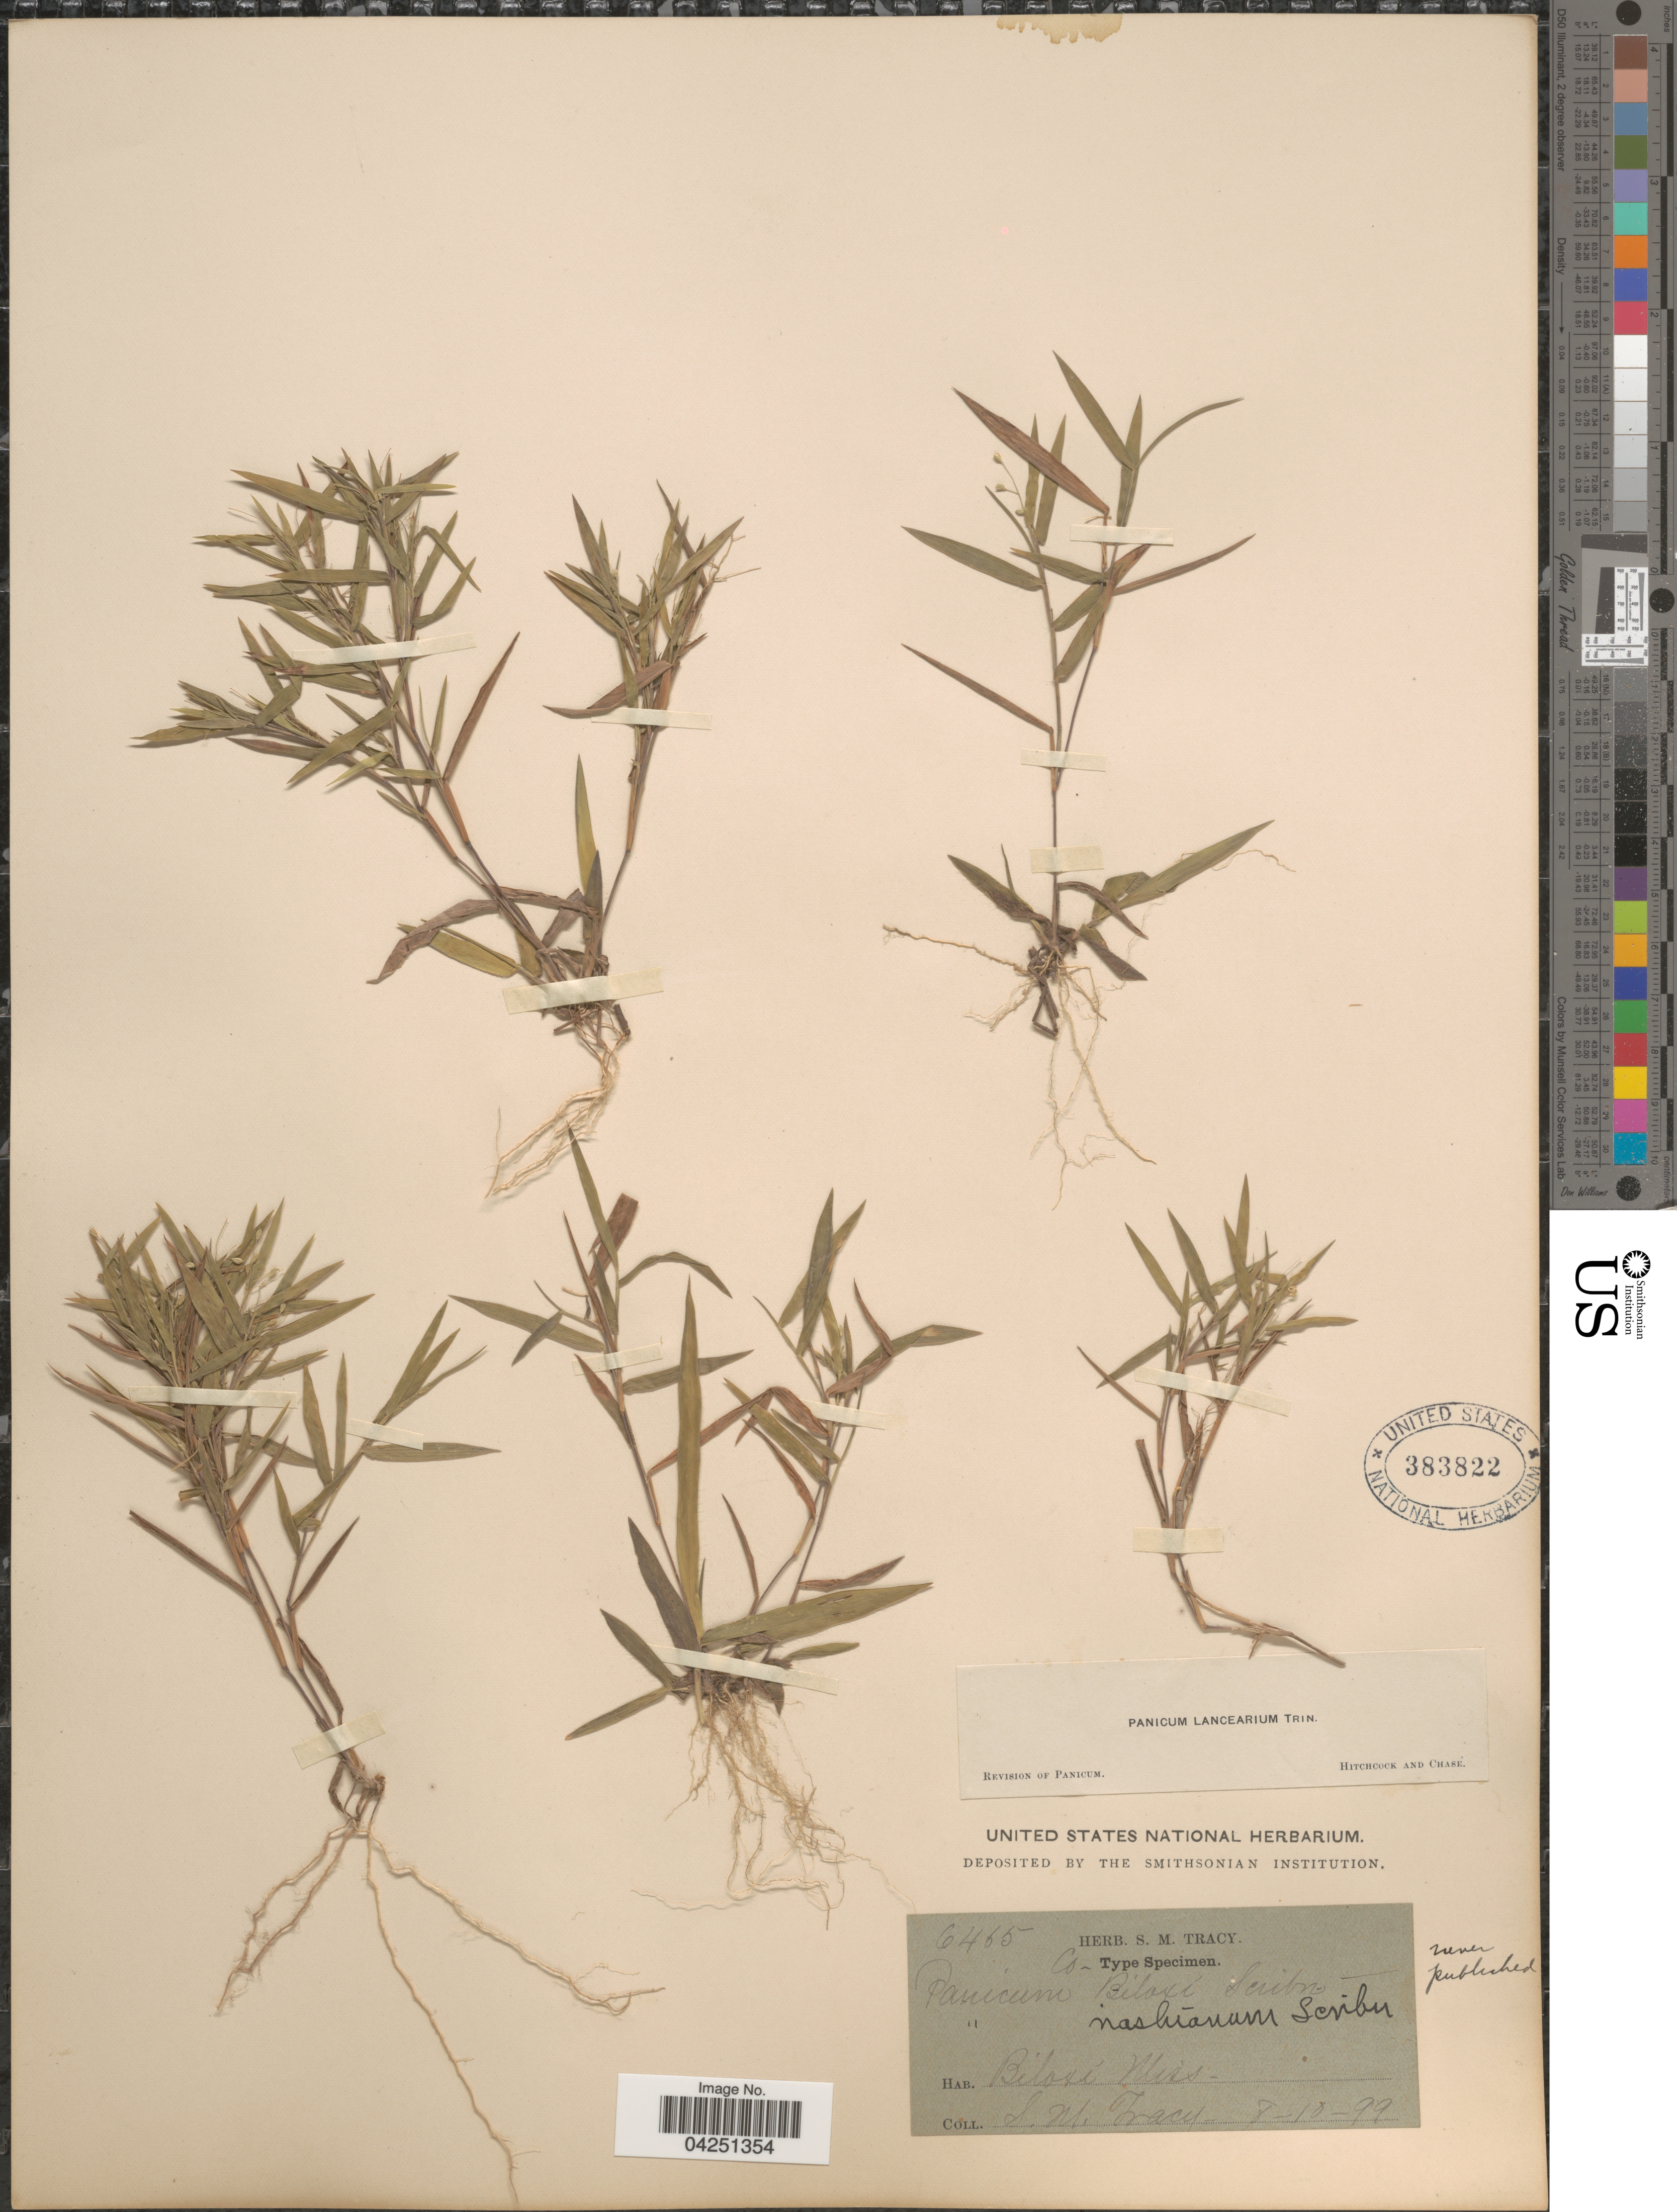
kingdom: Plantae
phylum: Tracheophyta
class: Liliopsida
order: Poales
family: Poaceae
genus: Dichanthelium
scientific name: Dichanthelium acuminatum var. acuminatum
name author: (Sw.) Gould & C.A. Clark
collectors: S. M. Tracy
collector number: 6455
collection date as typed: Transcribed d/m/y: 10/8/99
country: United States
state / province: Mississippi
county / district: Harrison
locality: Biloxi.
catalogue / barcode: US 383822